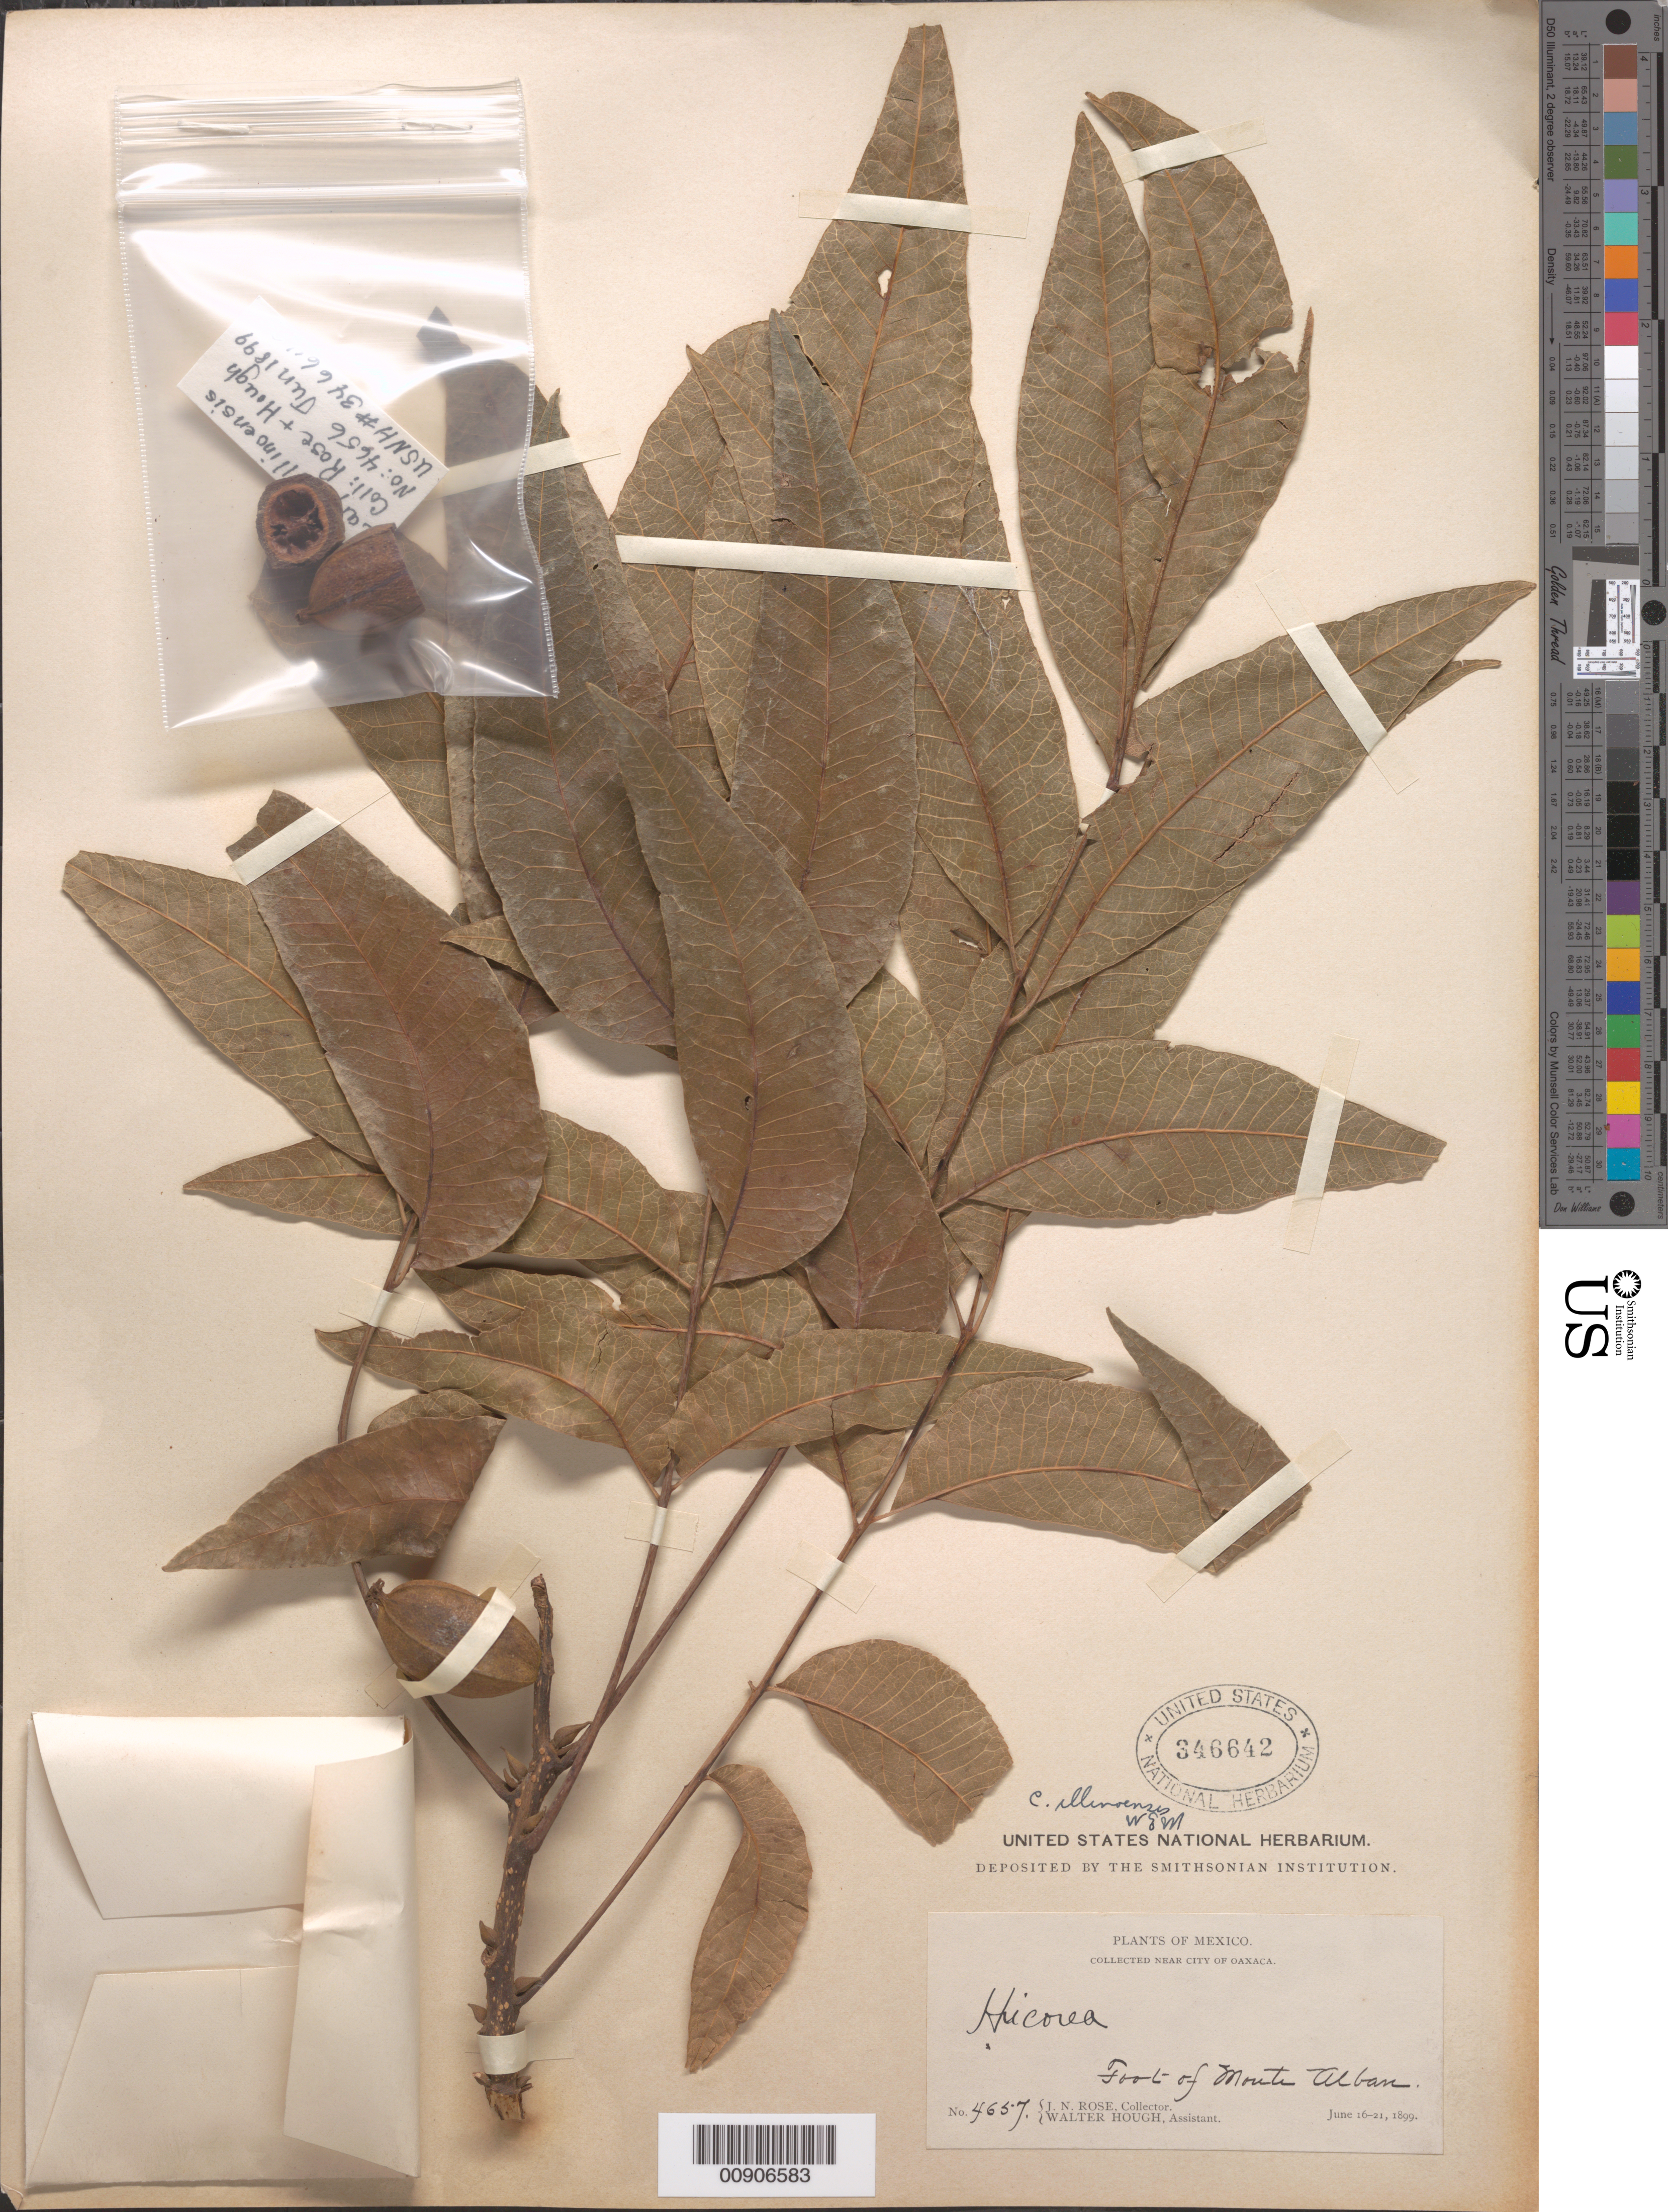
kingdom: Plantae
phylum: Tracheophyta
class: Magnoliopsida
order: Fagales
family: Juglandaceae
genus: Carya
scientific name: Carya illinoinensis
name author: (Wangenh.) K. Koch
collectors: J. N. Rose & W. Hough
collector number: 4657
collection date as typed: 16 Jun 1899 to 21 Jun 1899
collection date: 1899-06-16/1899-06-21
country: Mexico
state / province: Oaxaca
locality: Foot of Monte Alban. Near City of Oaxaca.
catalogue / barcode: US 346642